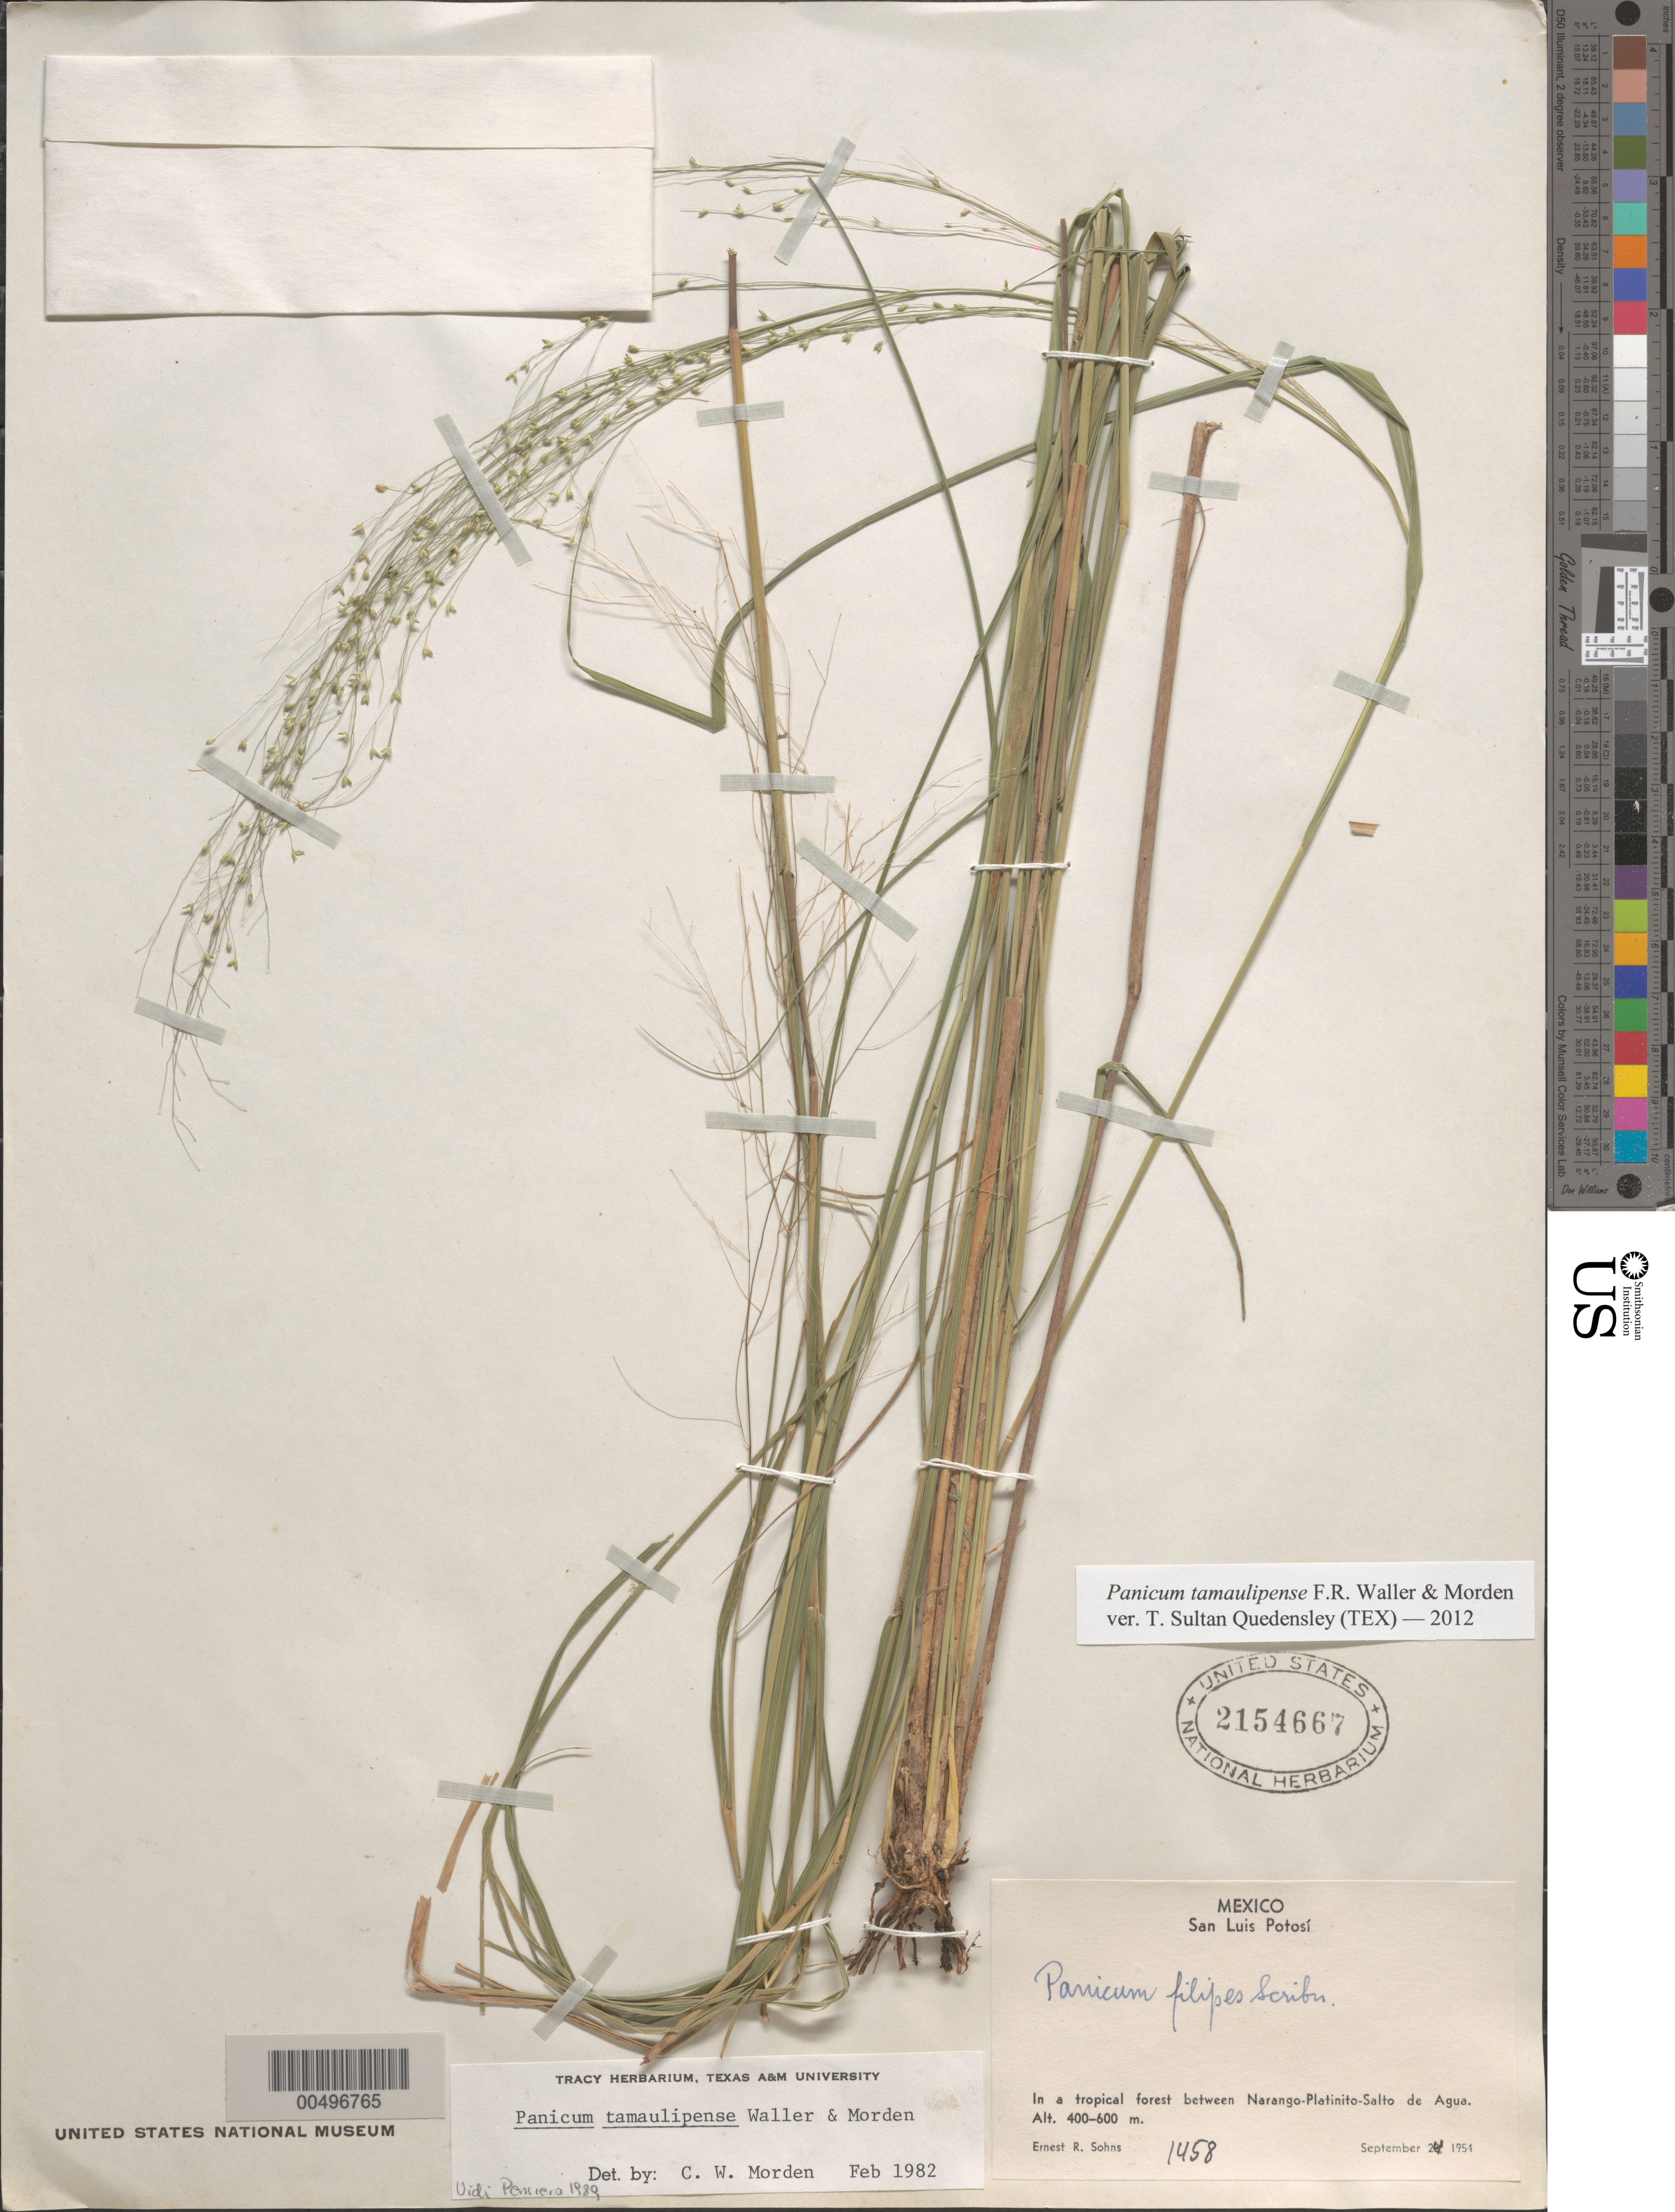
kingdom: Plantae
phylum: Tracheophyta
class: Liliopsida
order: Poales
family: Poaceae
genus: Panicum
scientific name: Panicum tamaulipense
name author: Waller & Morden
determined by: Morden, C. W.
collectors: E. R. Sohns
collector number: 1458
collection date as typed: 24 Sep 1954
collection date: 1954-09-24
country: Mexico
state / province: San Luis Potosi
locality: Between Narango-Platinito-Salto de Agua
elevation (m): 400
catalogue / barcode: US 2154667